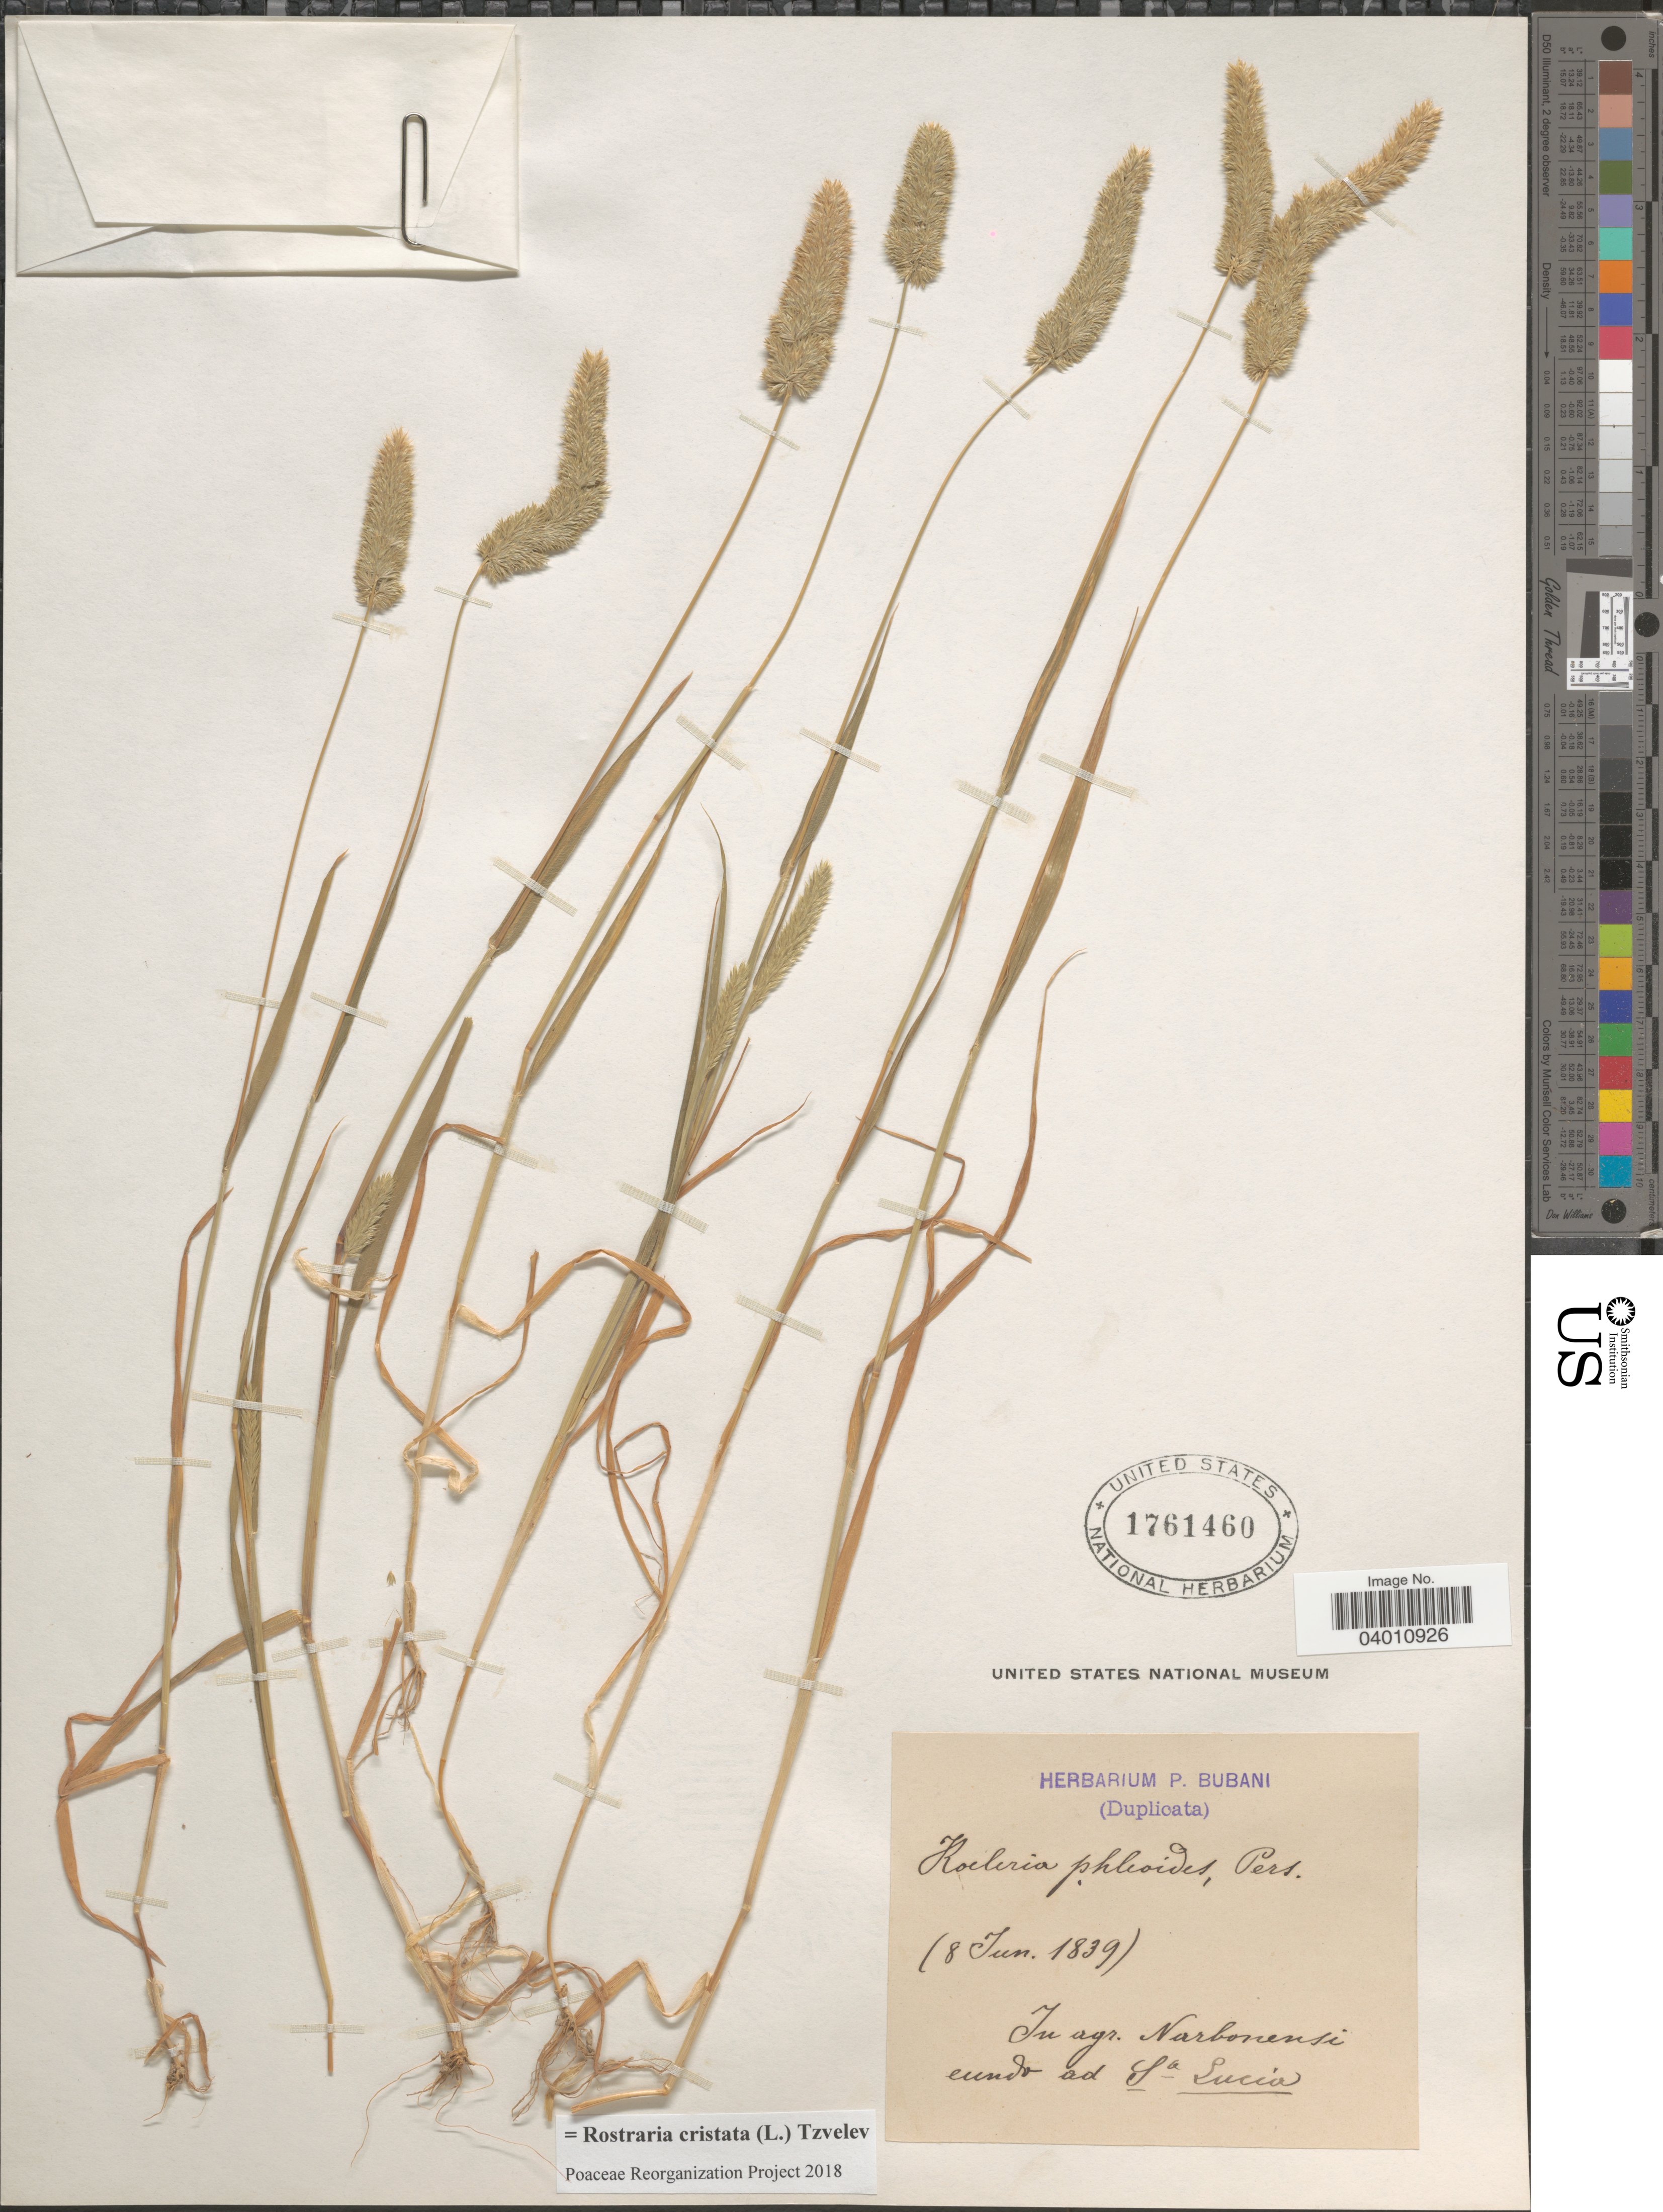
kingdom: Plantae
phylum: Tracheophyta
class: Liliopsida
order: Poales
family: Poaceae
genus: Rostraria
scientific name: Rostraria cristata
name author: (L.) Tzvelev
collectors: ex herb. P. Bubani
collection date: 1839-06-08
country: France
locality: In agr. Narbonensi cundo ad Sa Lucia.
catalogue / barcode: US 1761460